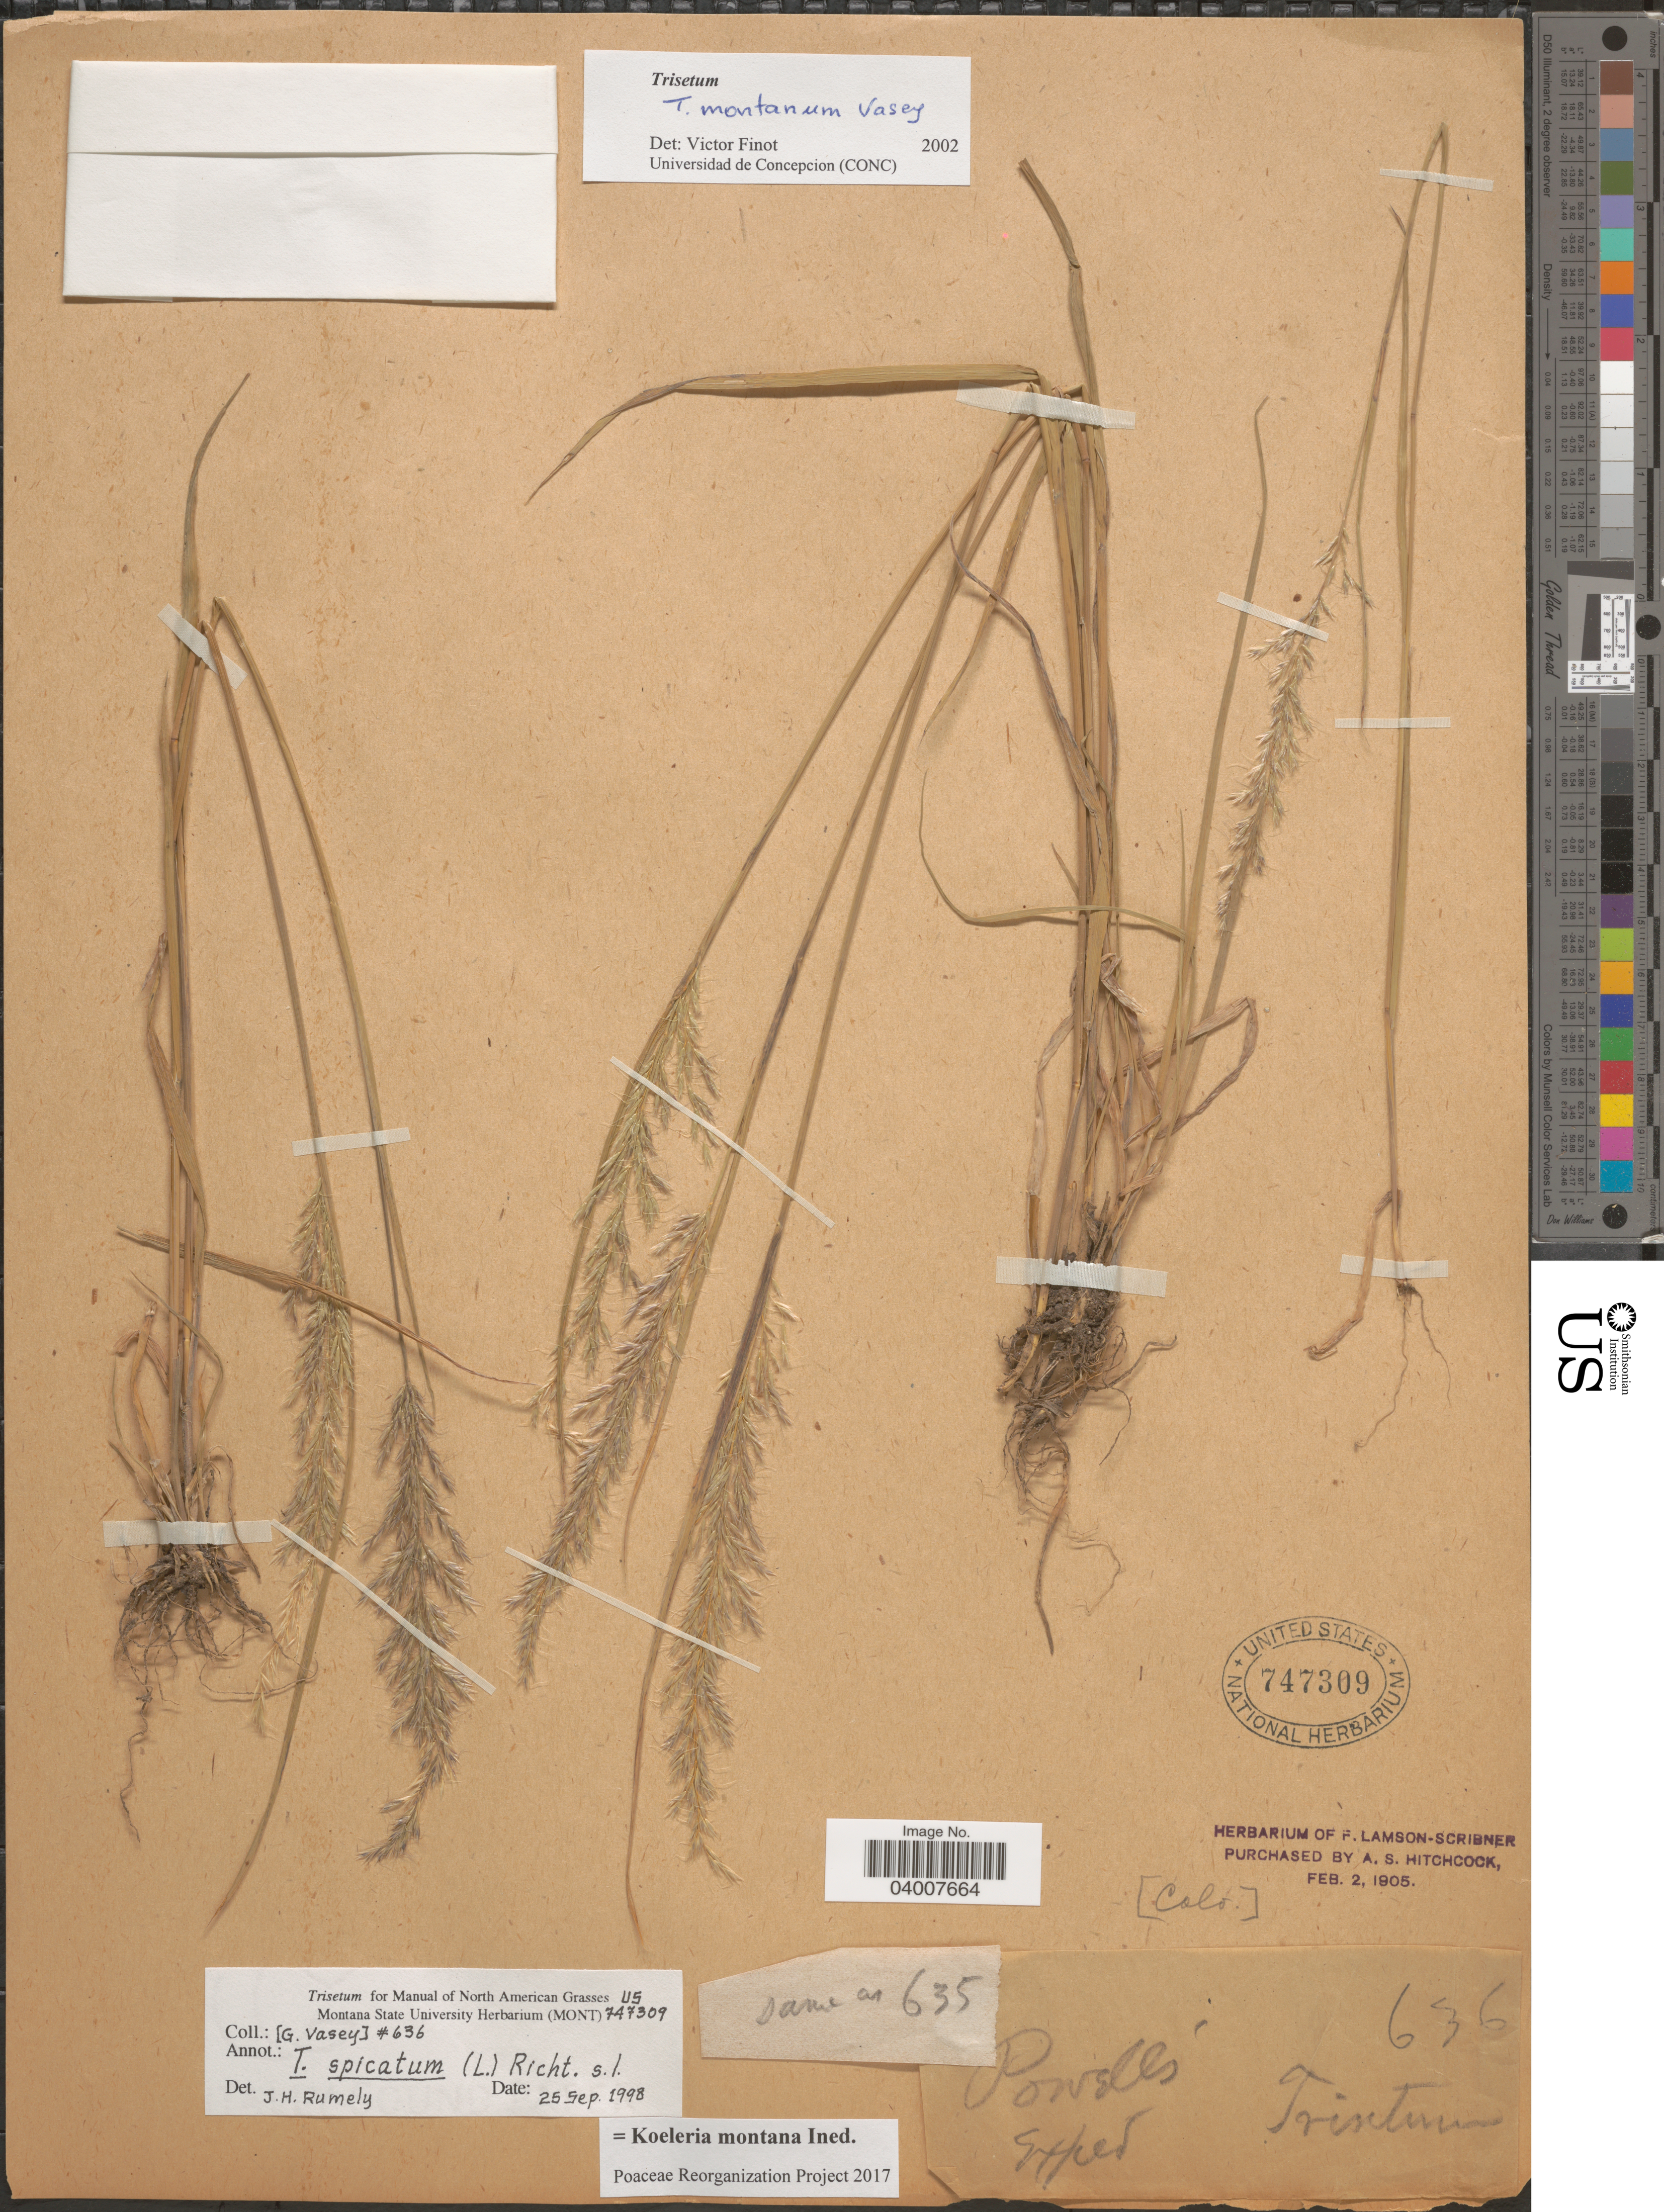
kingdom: Plantae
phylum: Tracheophyta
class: Liliopsida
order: Poales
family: Poaceae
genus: Koeleria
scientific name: Koeleria montana ined.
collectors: -. Powell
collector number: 636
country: United States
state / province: Colorado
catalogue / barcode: US 747309